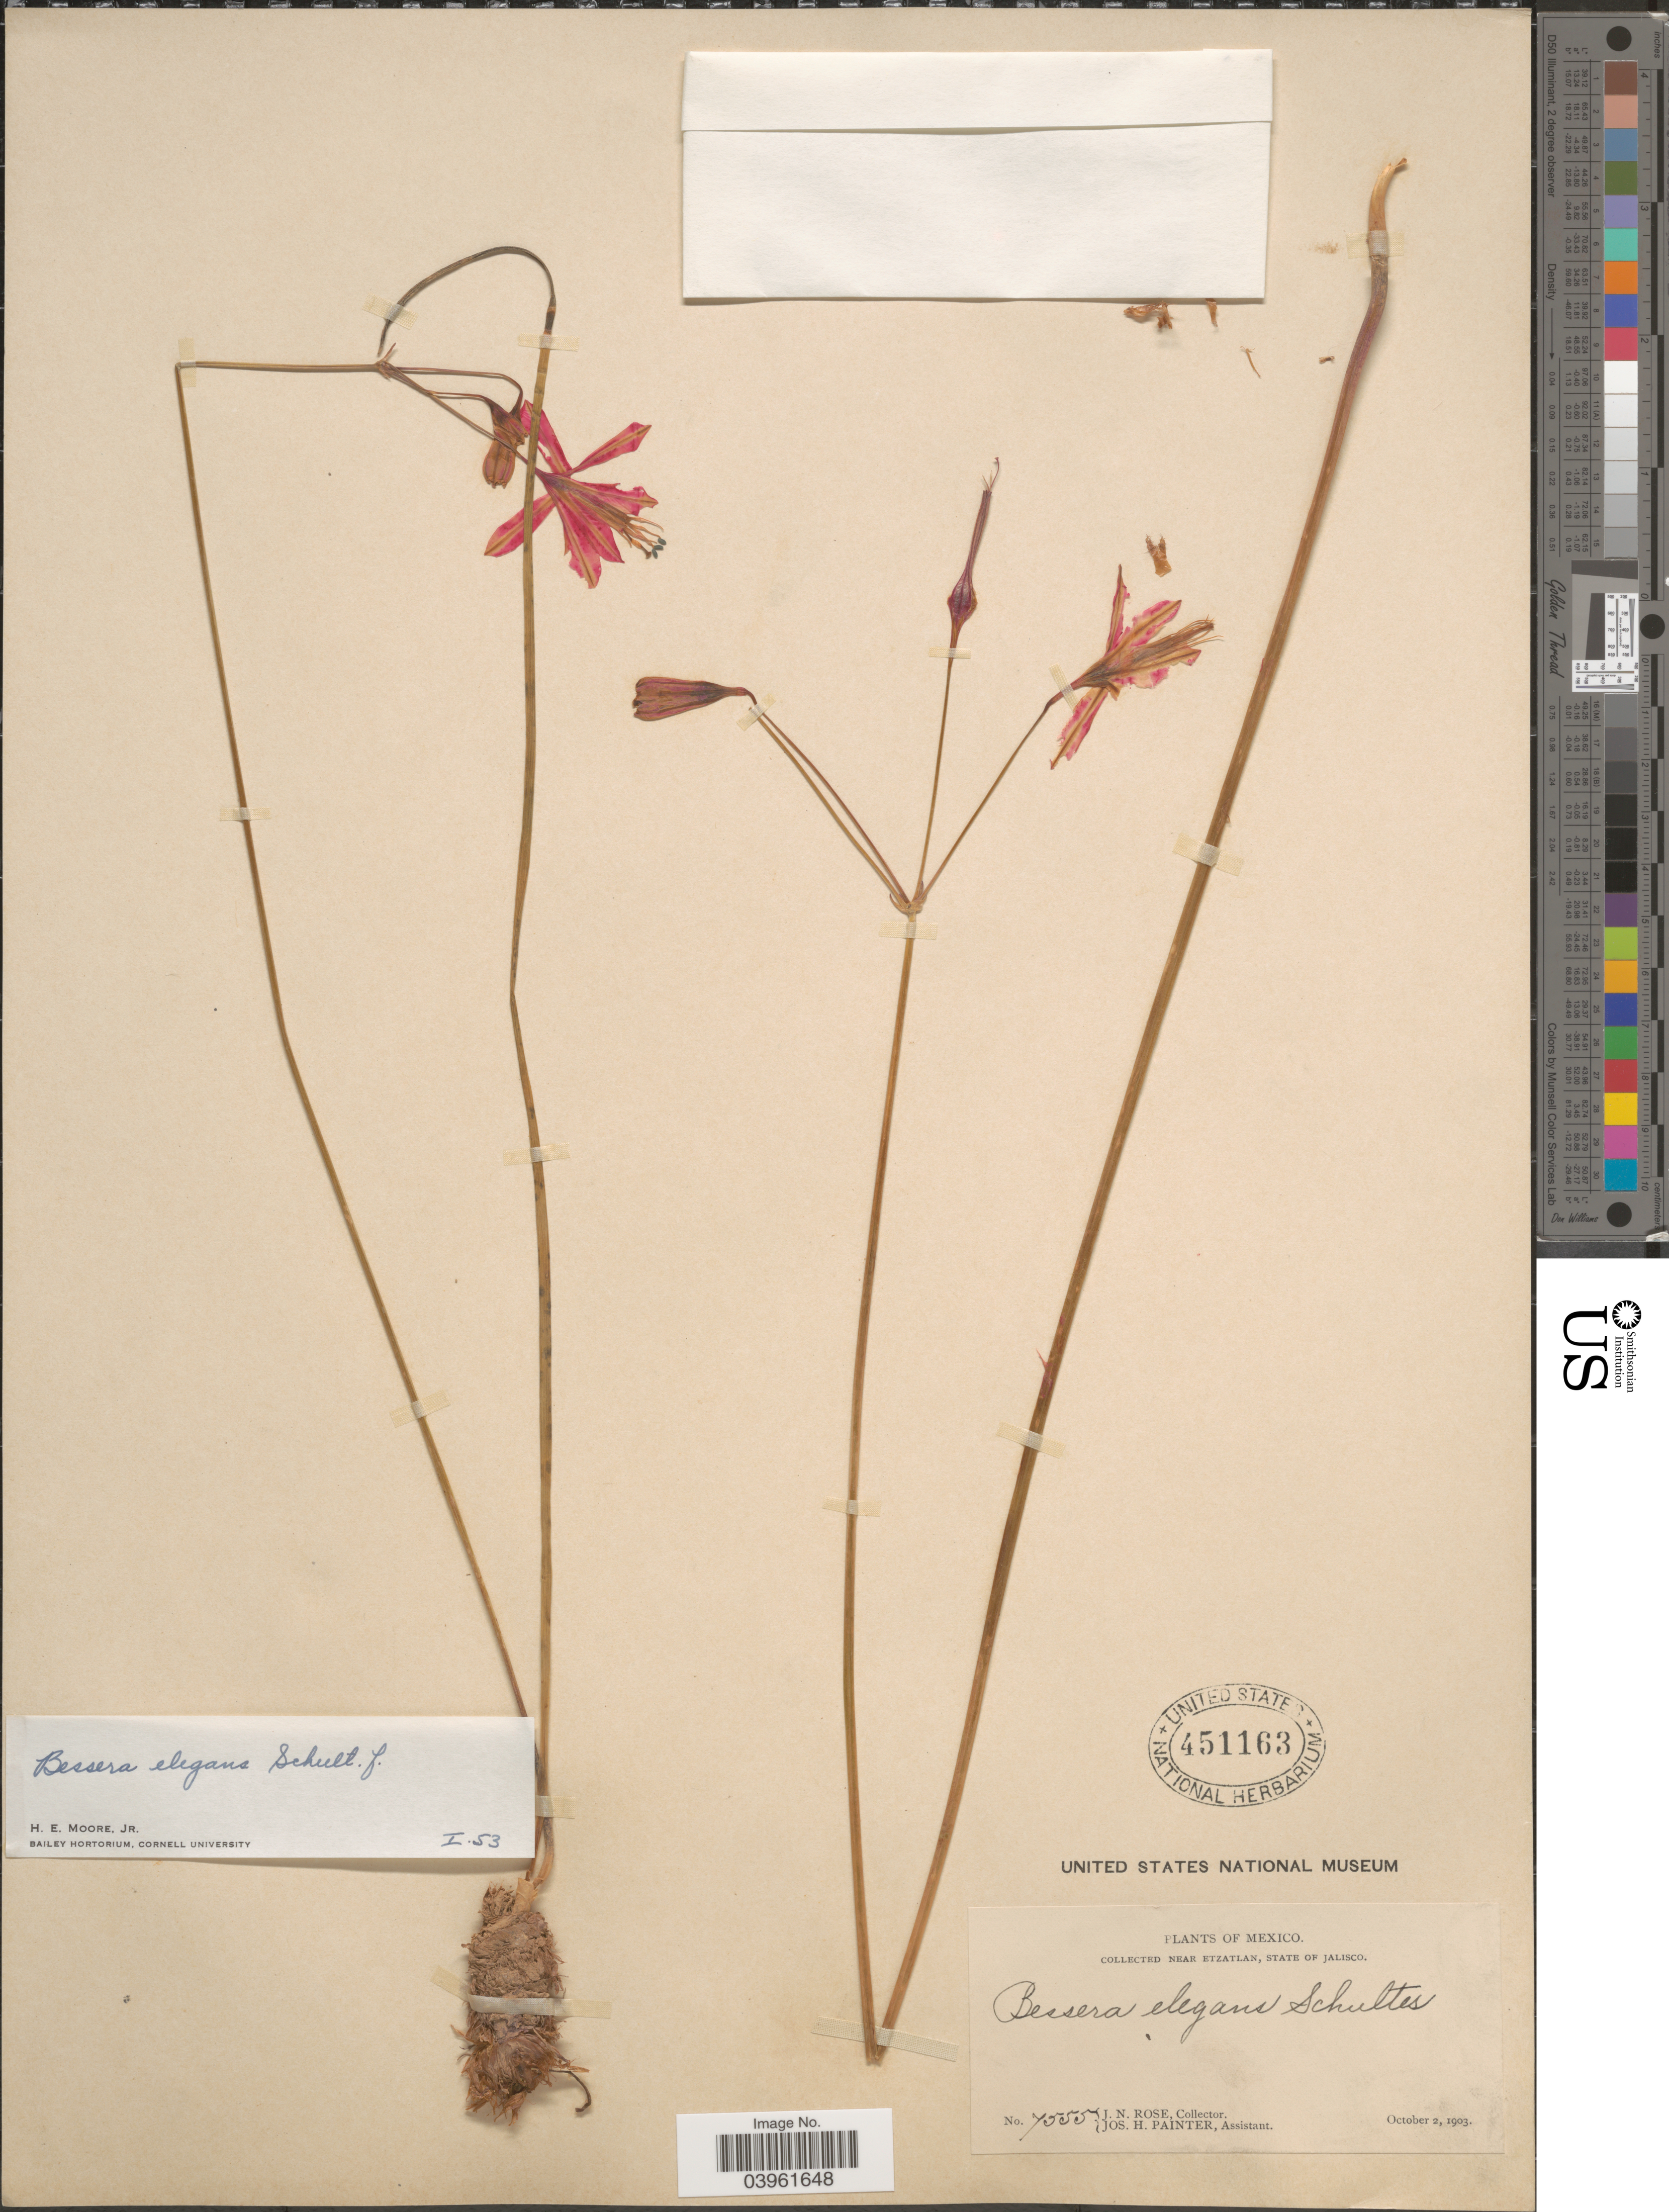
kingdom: Plantae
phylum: Tracheophyta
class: Liliopsida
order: Asparagales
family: Asparagaceae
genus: Bessera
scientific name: Bessera elegans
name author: Schult. f.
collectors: J. N. Rose & J. H. Painter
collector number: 7555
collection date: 1903-10-02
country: Mexico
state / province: Jalisco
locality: Near Etzatlan.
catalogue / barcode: US 451163